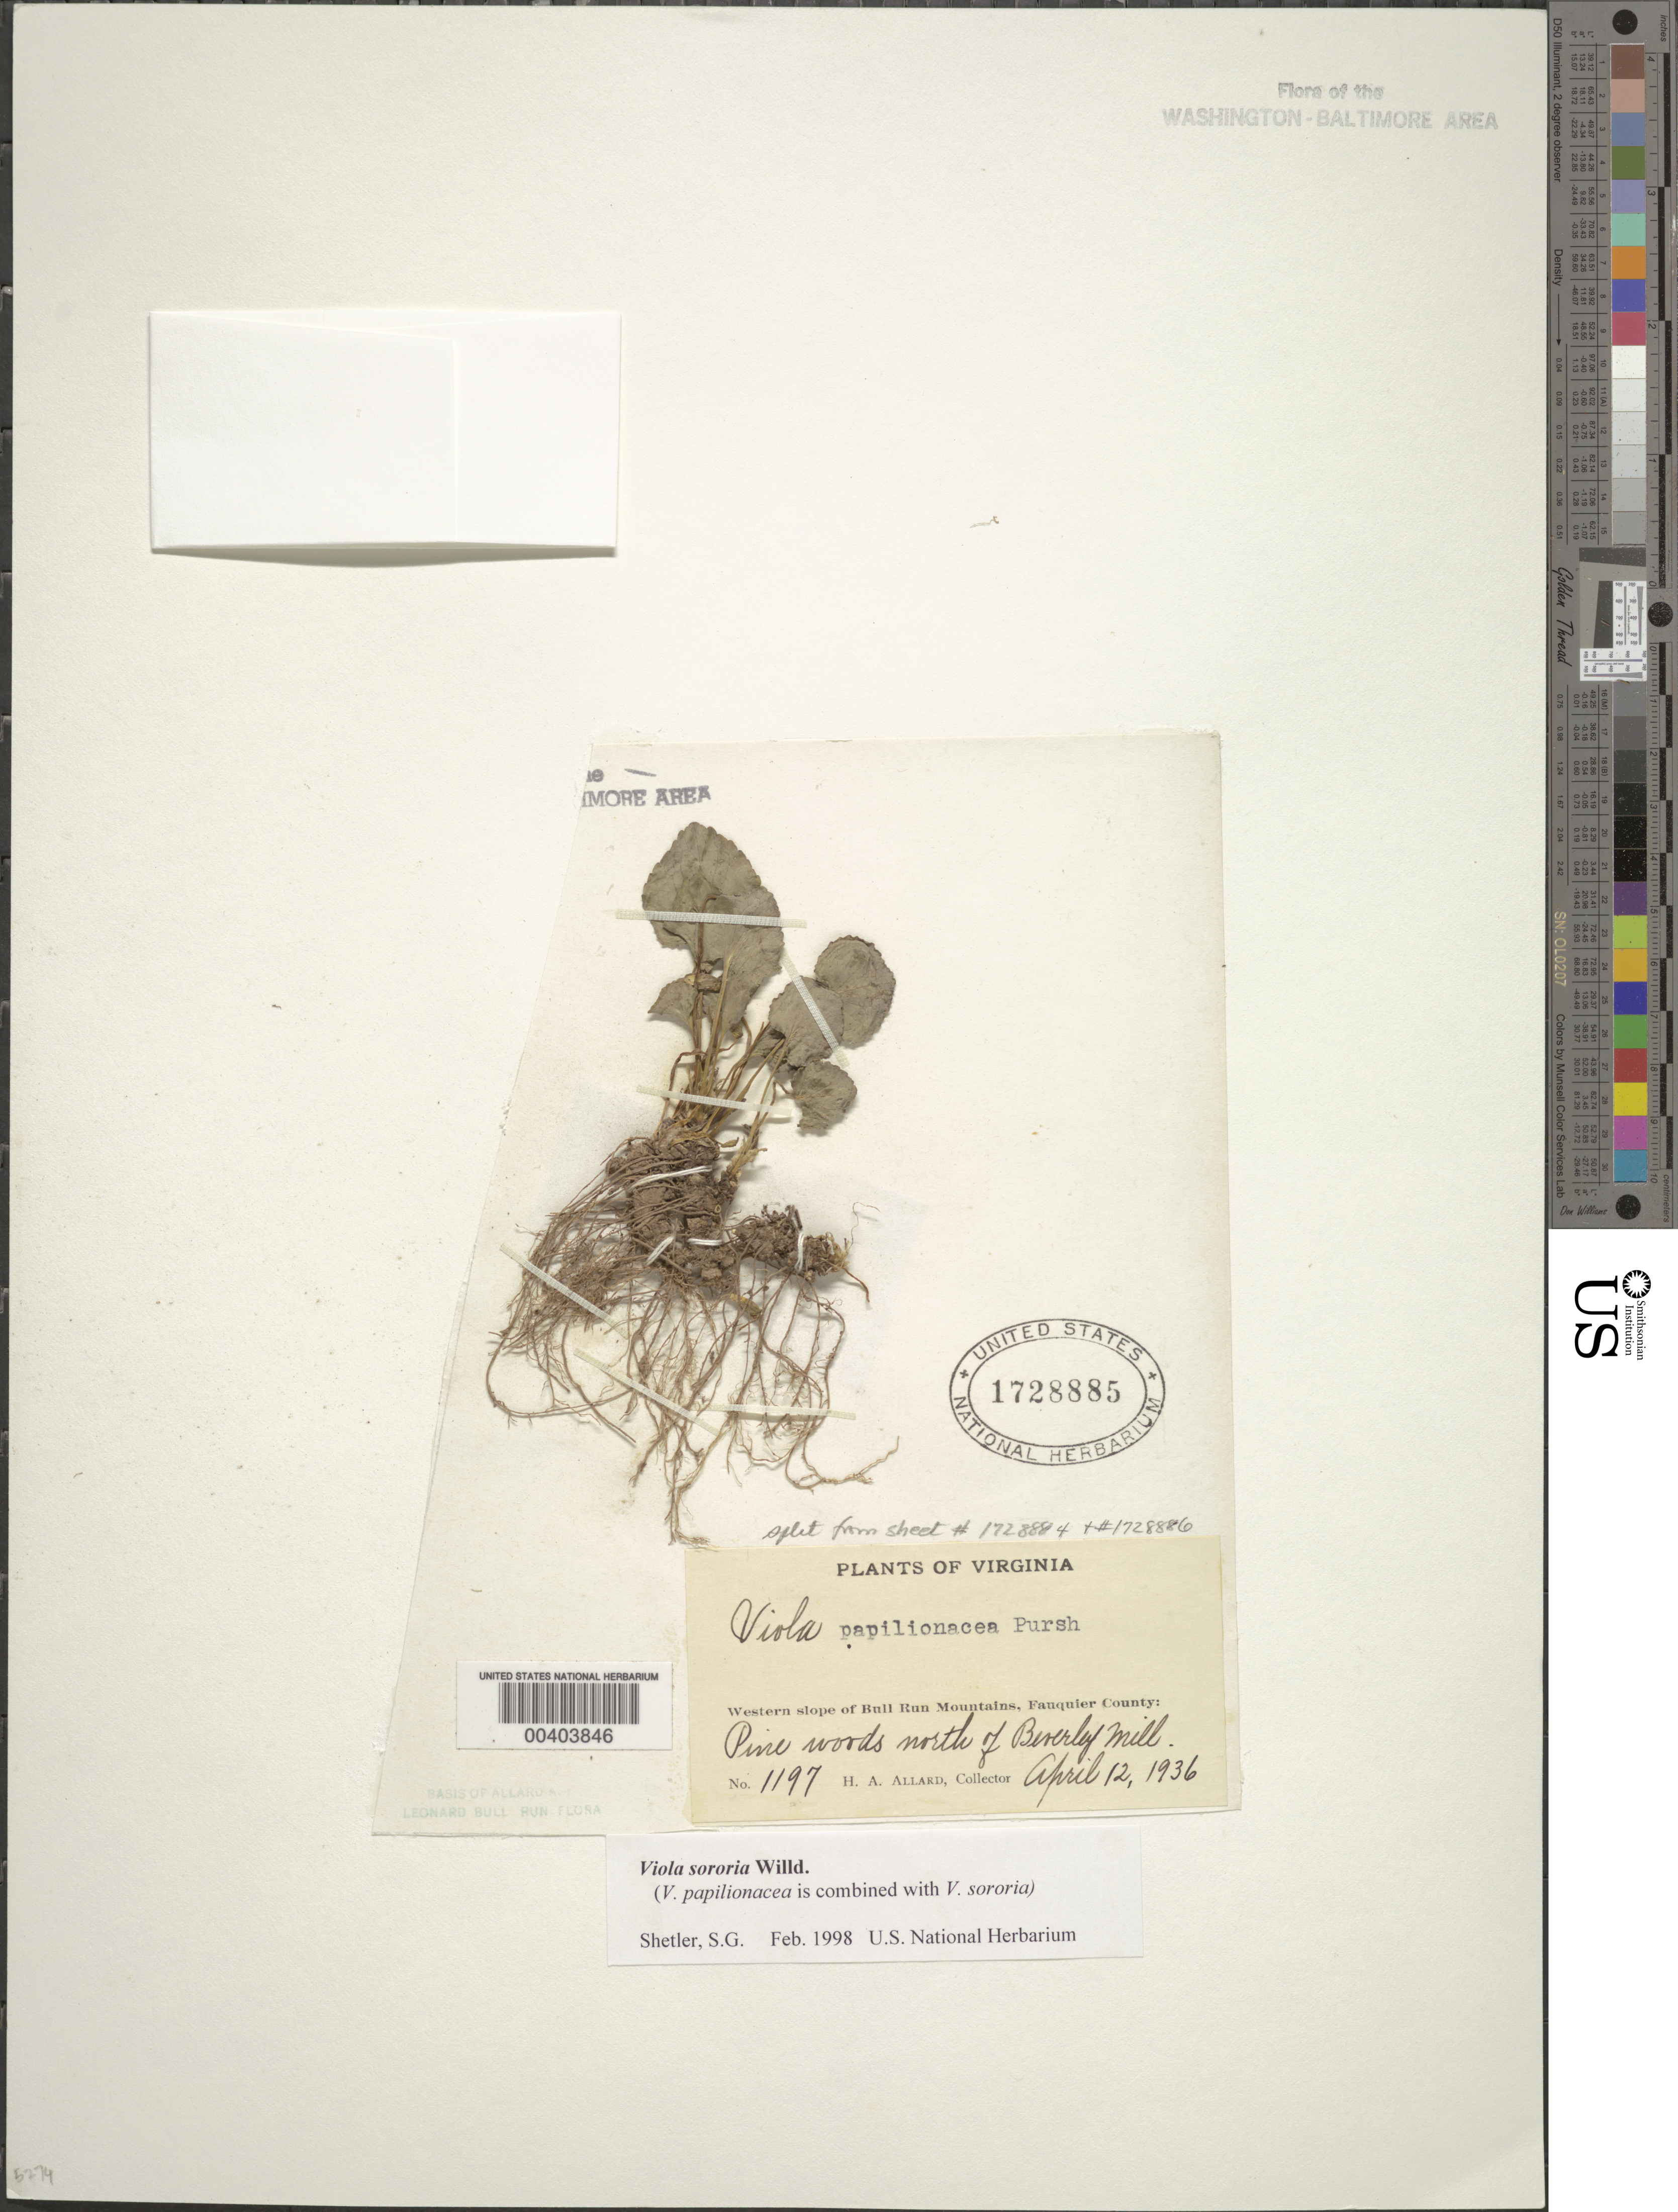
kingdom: Plantae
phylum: Tracheophyta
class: Magnoliopsida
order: Malpighiales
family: Violaceae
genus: Viola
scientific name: Viola sororia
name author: Willd.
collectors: H. A. Allard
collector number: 1197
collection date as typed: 12 Apr 1936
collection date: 1936-04-12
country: United States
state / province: Virginia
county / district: Fauquier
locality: North of Beverley Mill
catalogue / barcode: US 1728885